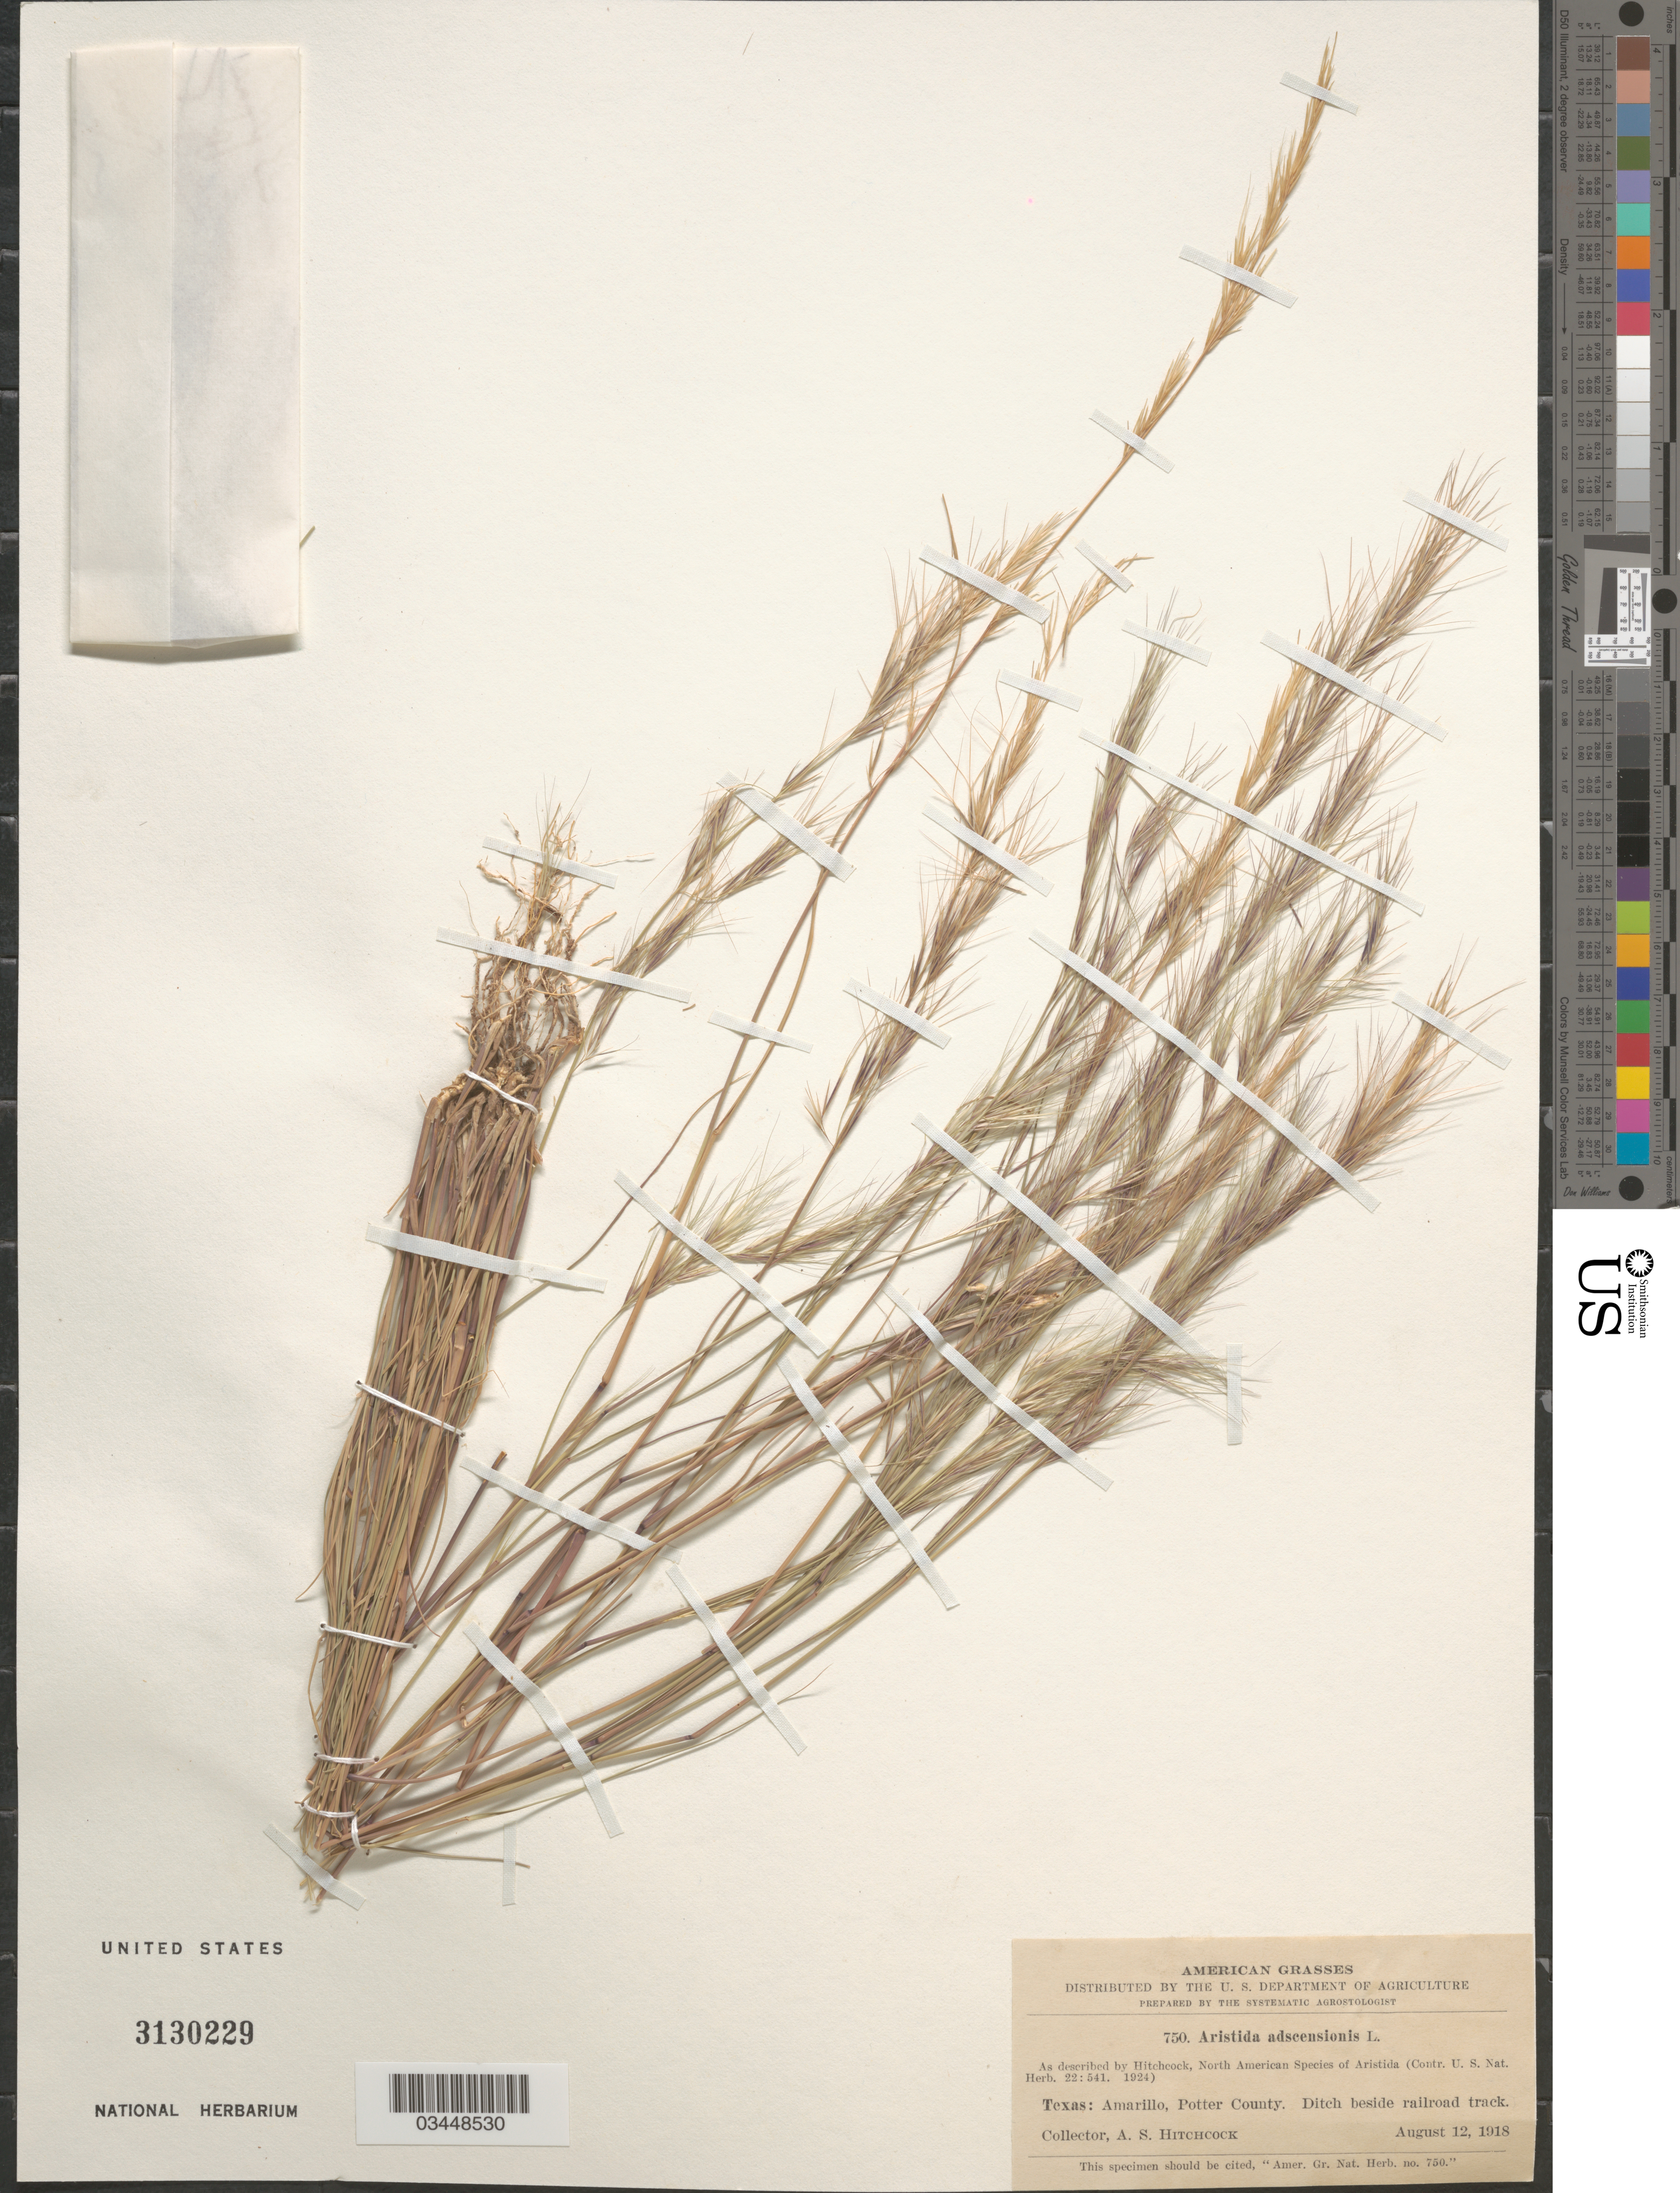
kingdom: Plantae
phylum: Tracheophyta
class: Liliopsida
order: Poales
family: Poaceae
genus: Aristida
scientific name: Aristida adscensionis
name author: L.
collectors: A. S. Hitchcock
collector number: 750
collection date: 1918-08-12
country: United States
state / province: Texas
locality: Amarillo, Potter County.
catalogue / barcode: US 3130229